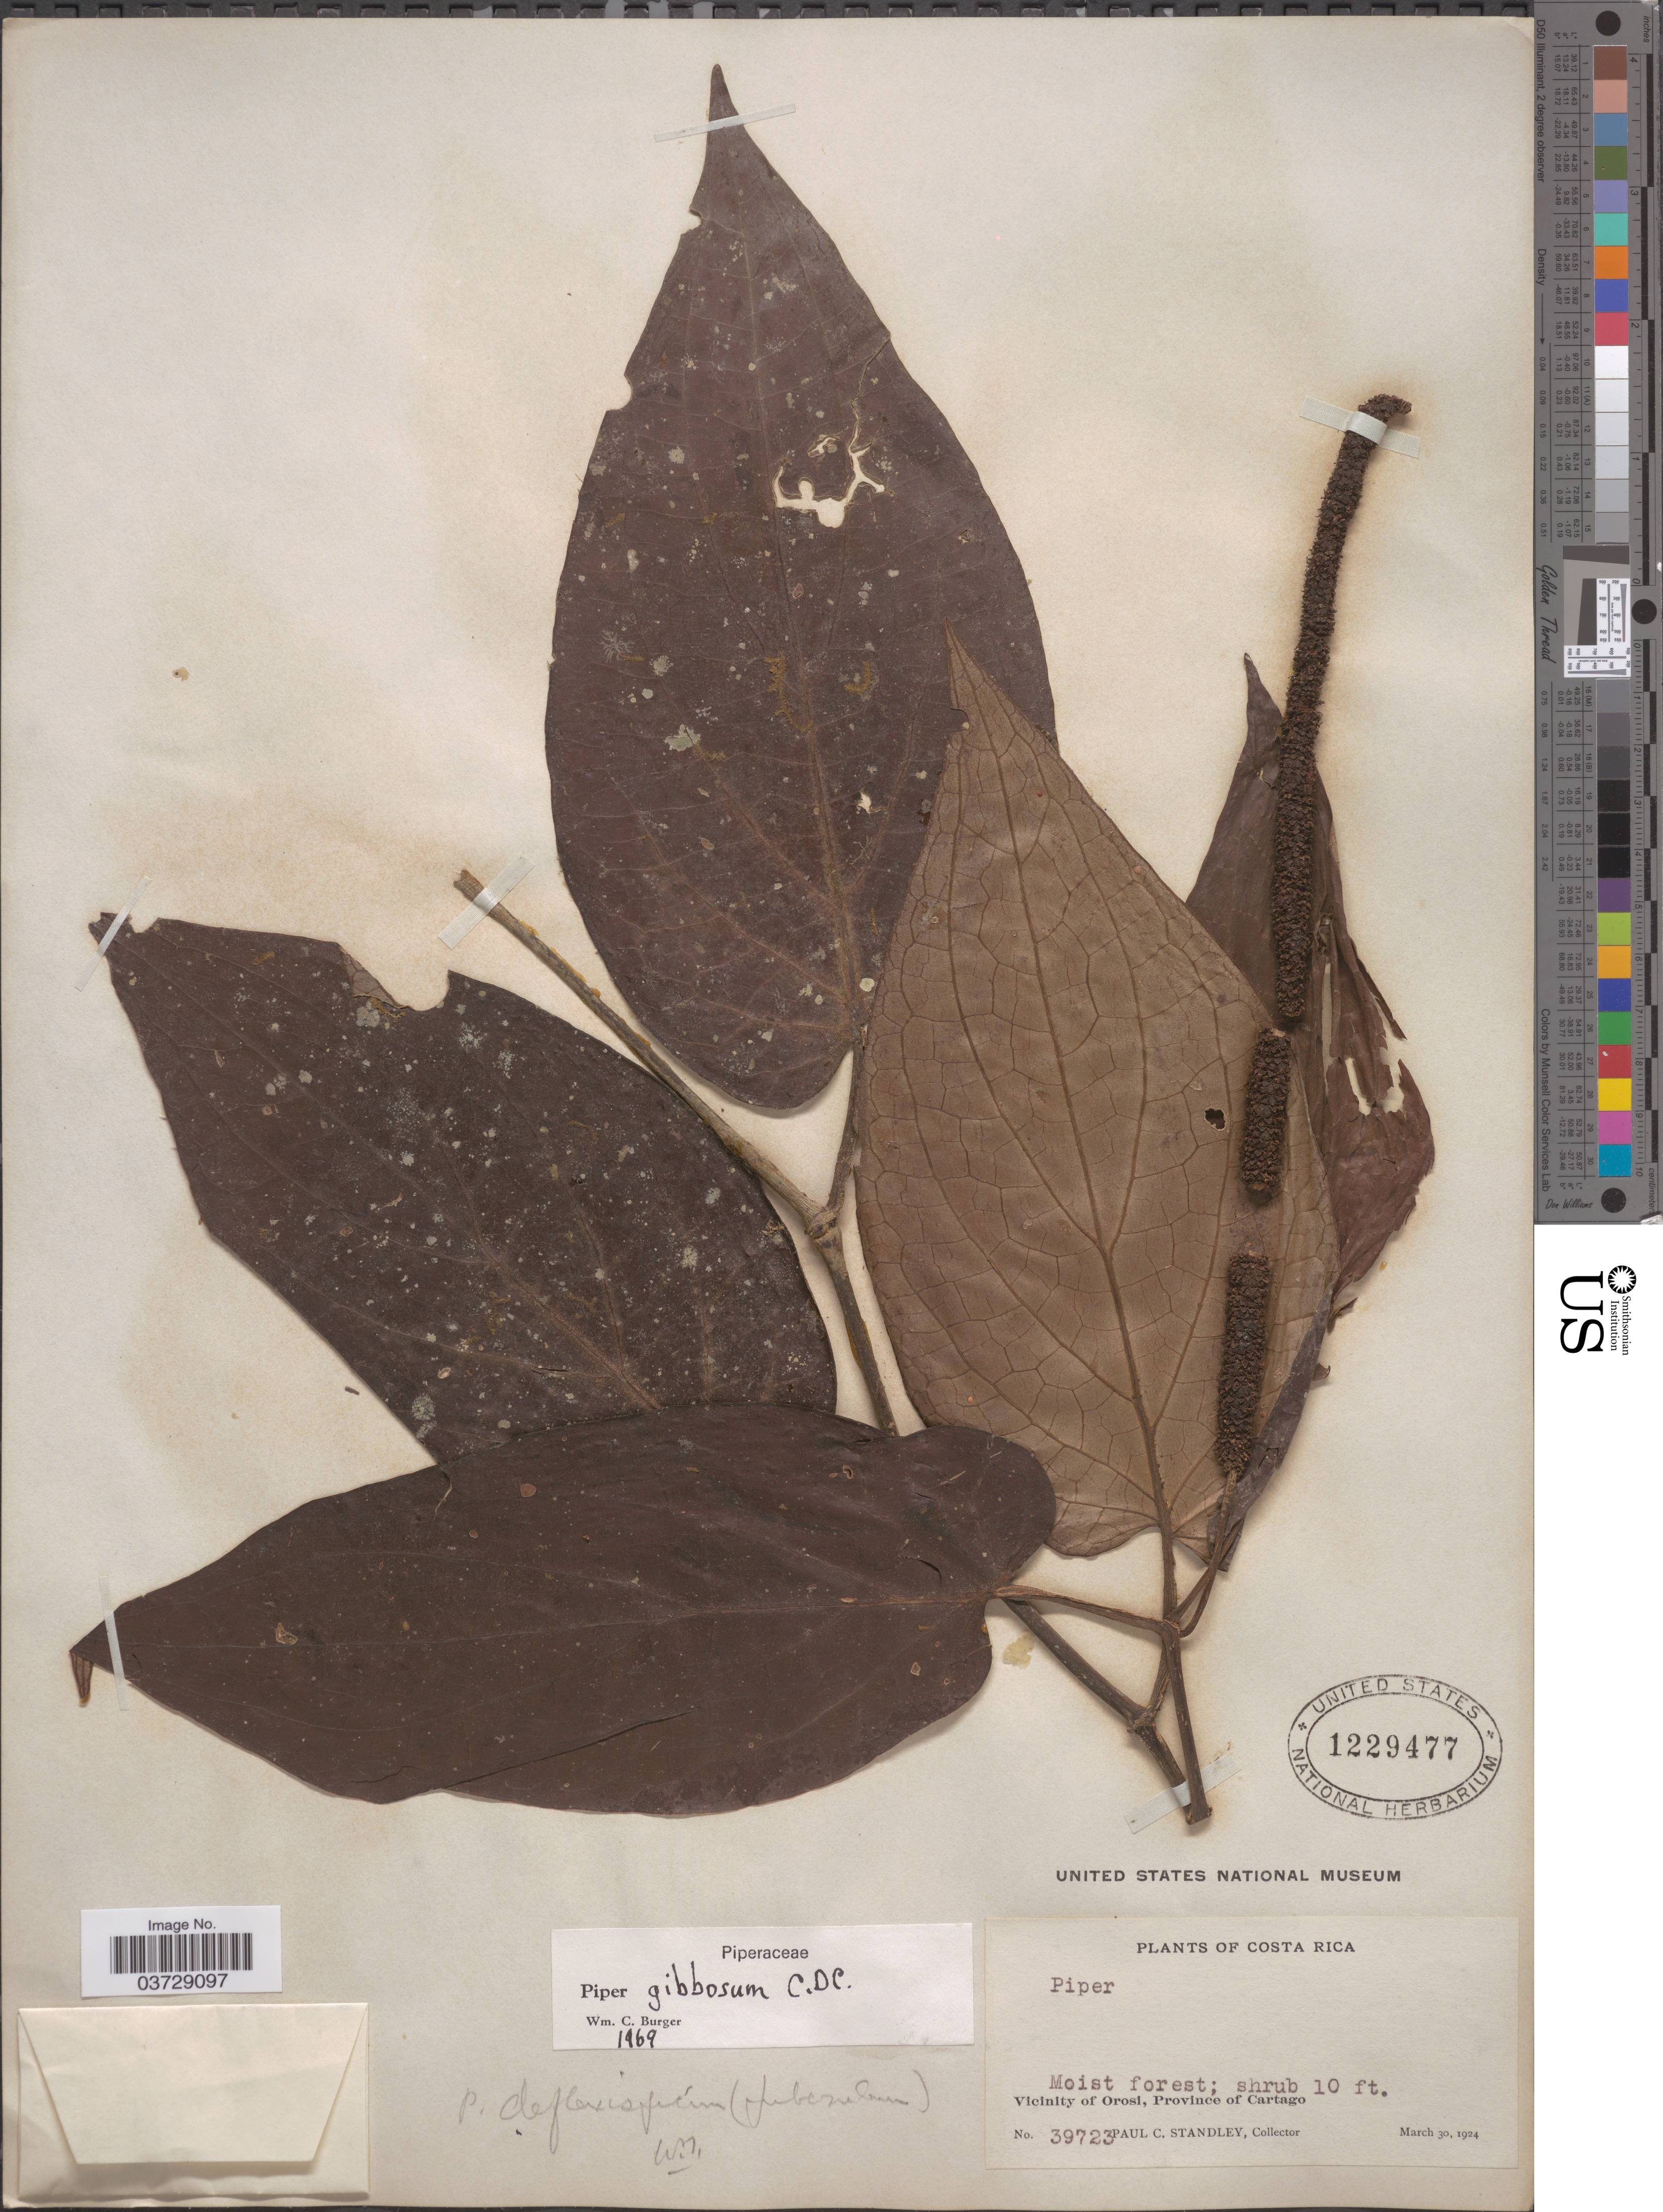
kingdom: Plantae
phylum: Tracheophyta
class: Magnoliopsida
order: Piperales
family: Piperaceae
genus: Piper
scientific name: Piper gibbosum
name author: C. DC.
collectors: P. C. Standley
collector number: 39723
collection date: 1924-03-30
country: Costa Rica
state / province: Cartago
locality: Vicinity of Orosi.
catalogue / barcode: US 1229477